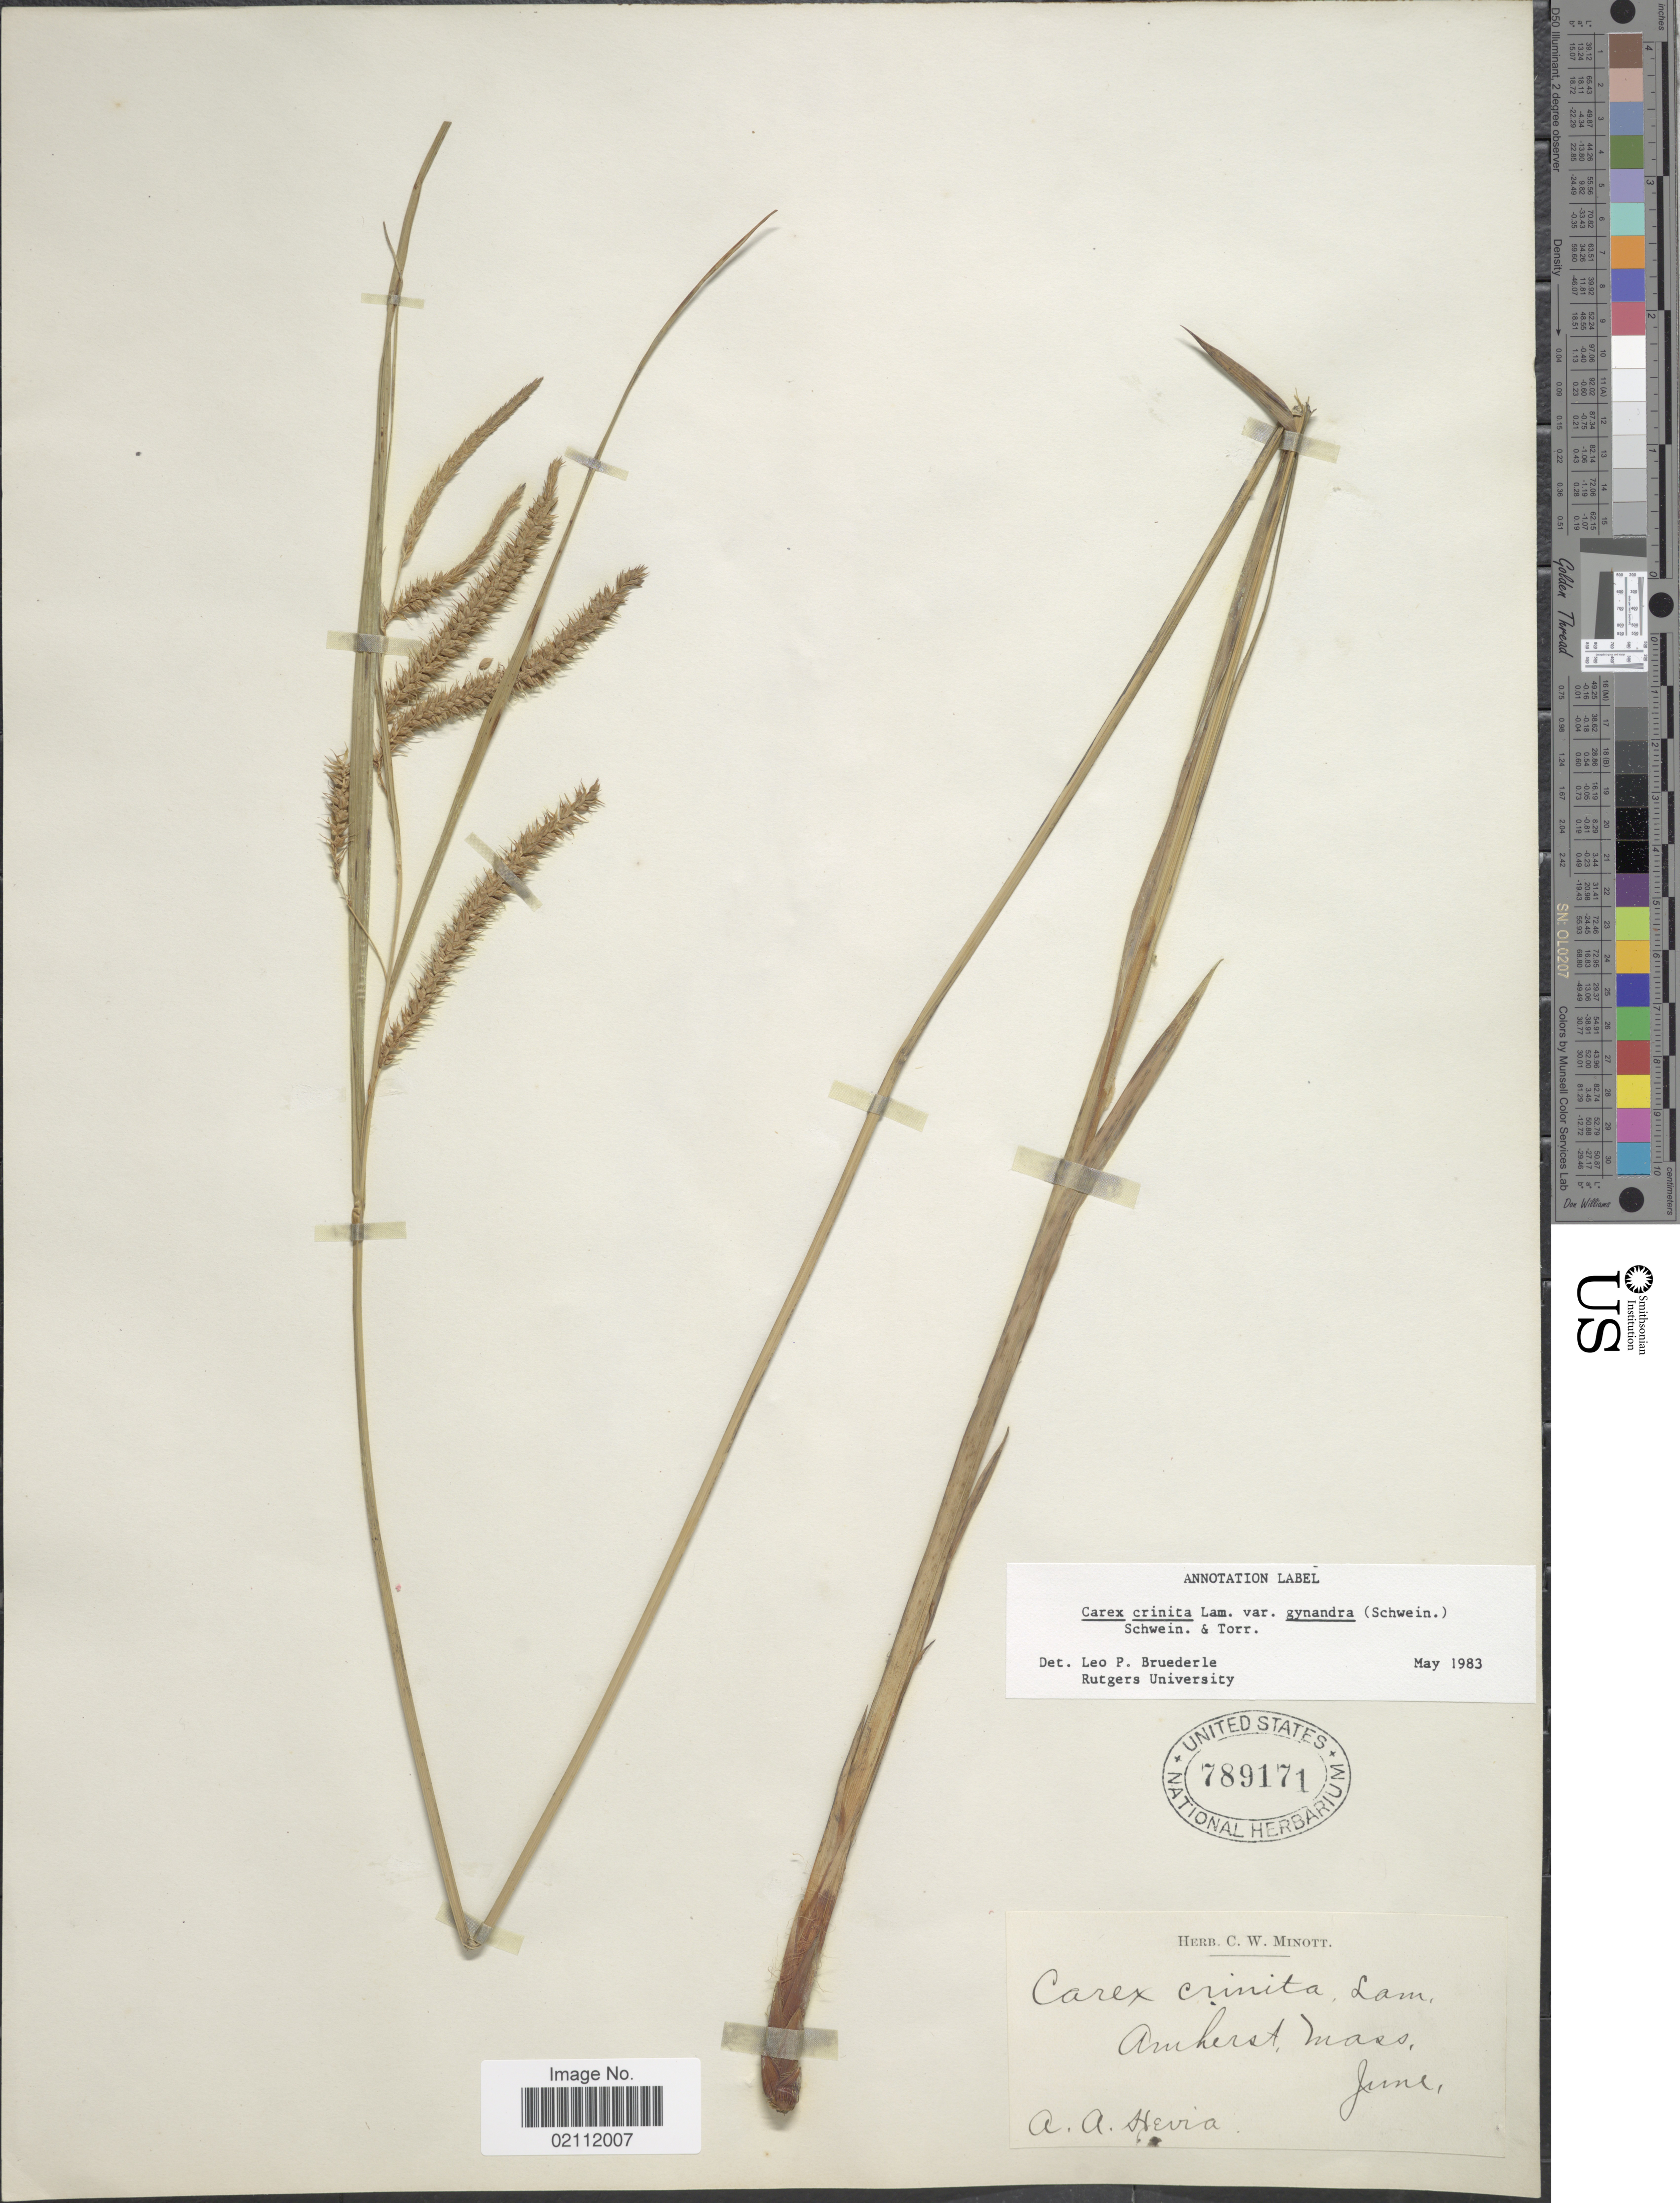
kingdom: Plantae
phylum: Tracheophyta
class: Liliopsida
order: Poales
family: Cyperaceae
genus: Carex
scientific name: Carex gynandra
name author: Schwein.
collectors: A. Hevia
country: United States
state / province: Massachusetts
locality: Amherst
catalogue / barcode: US 789171